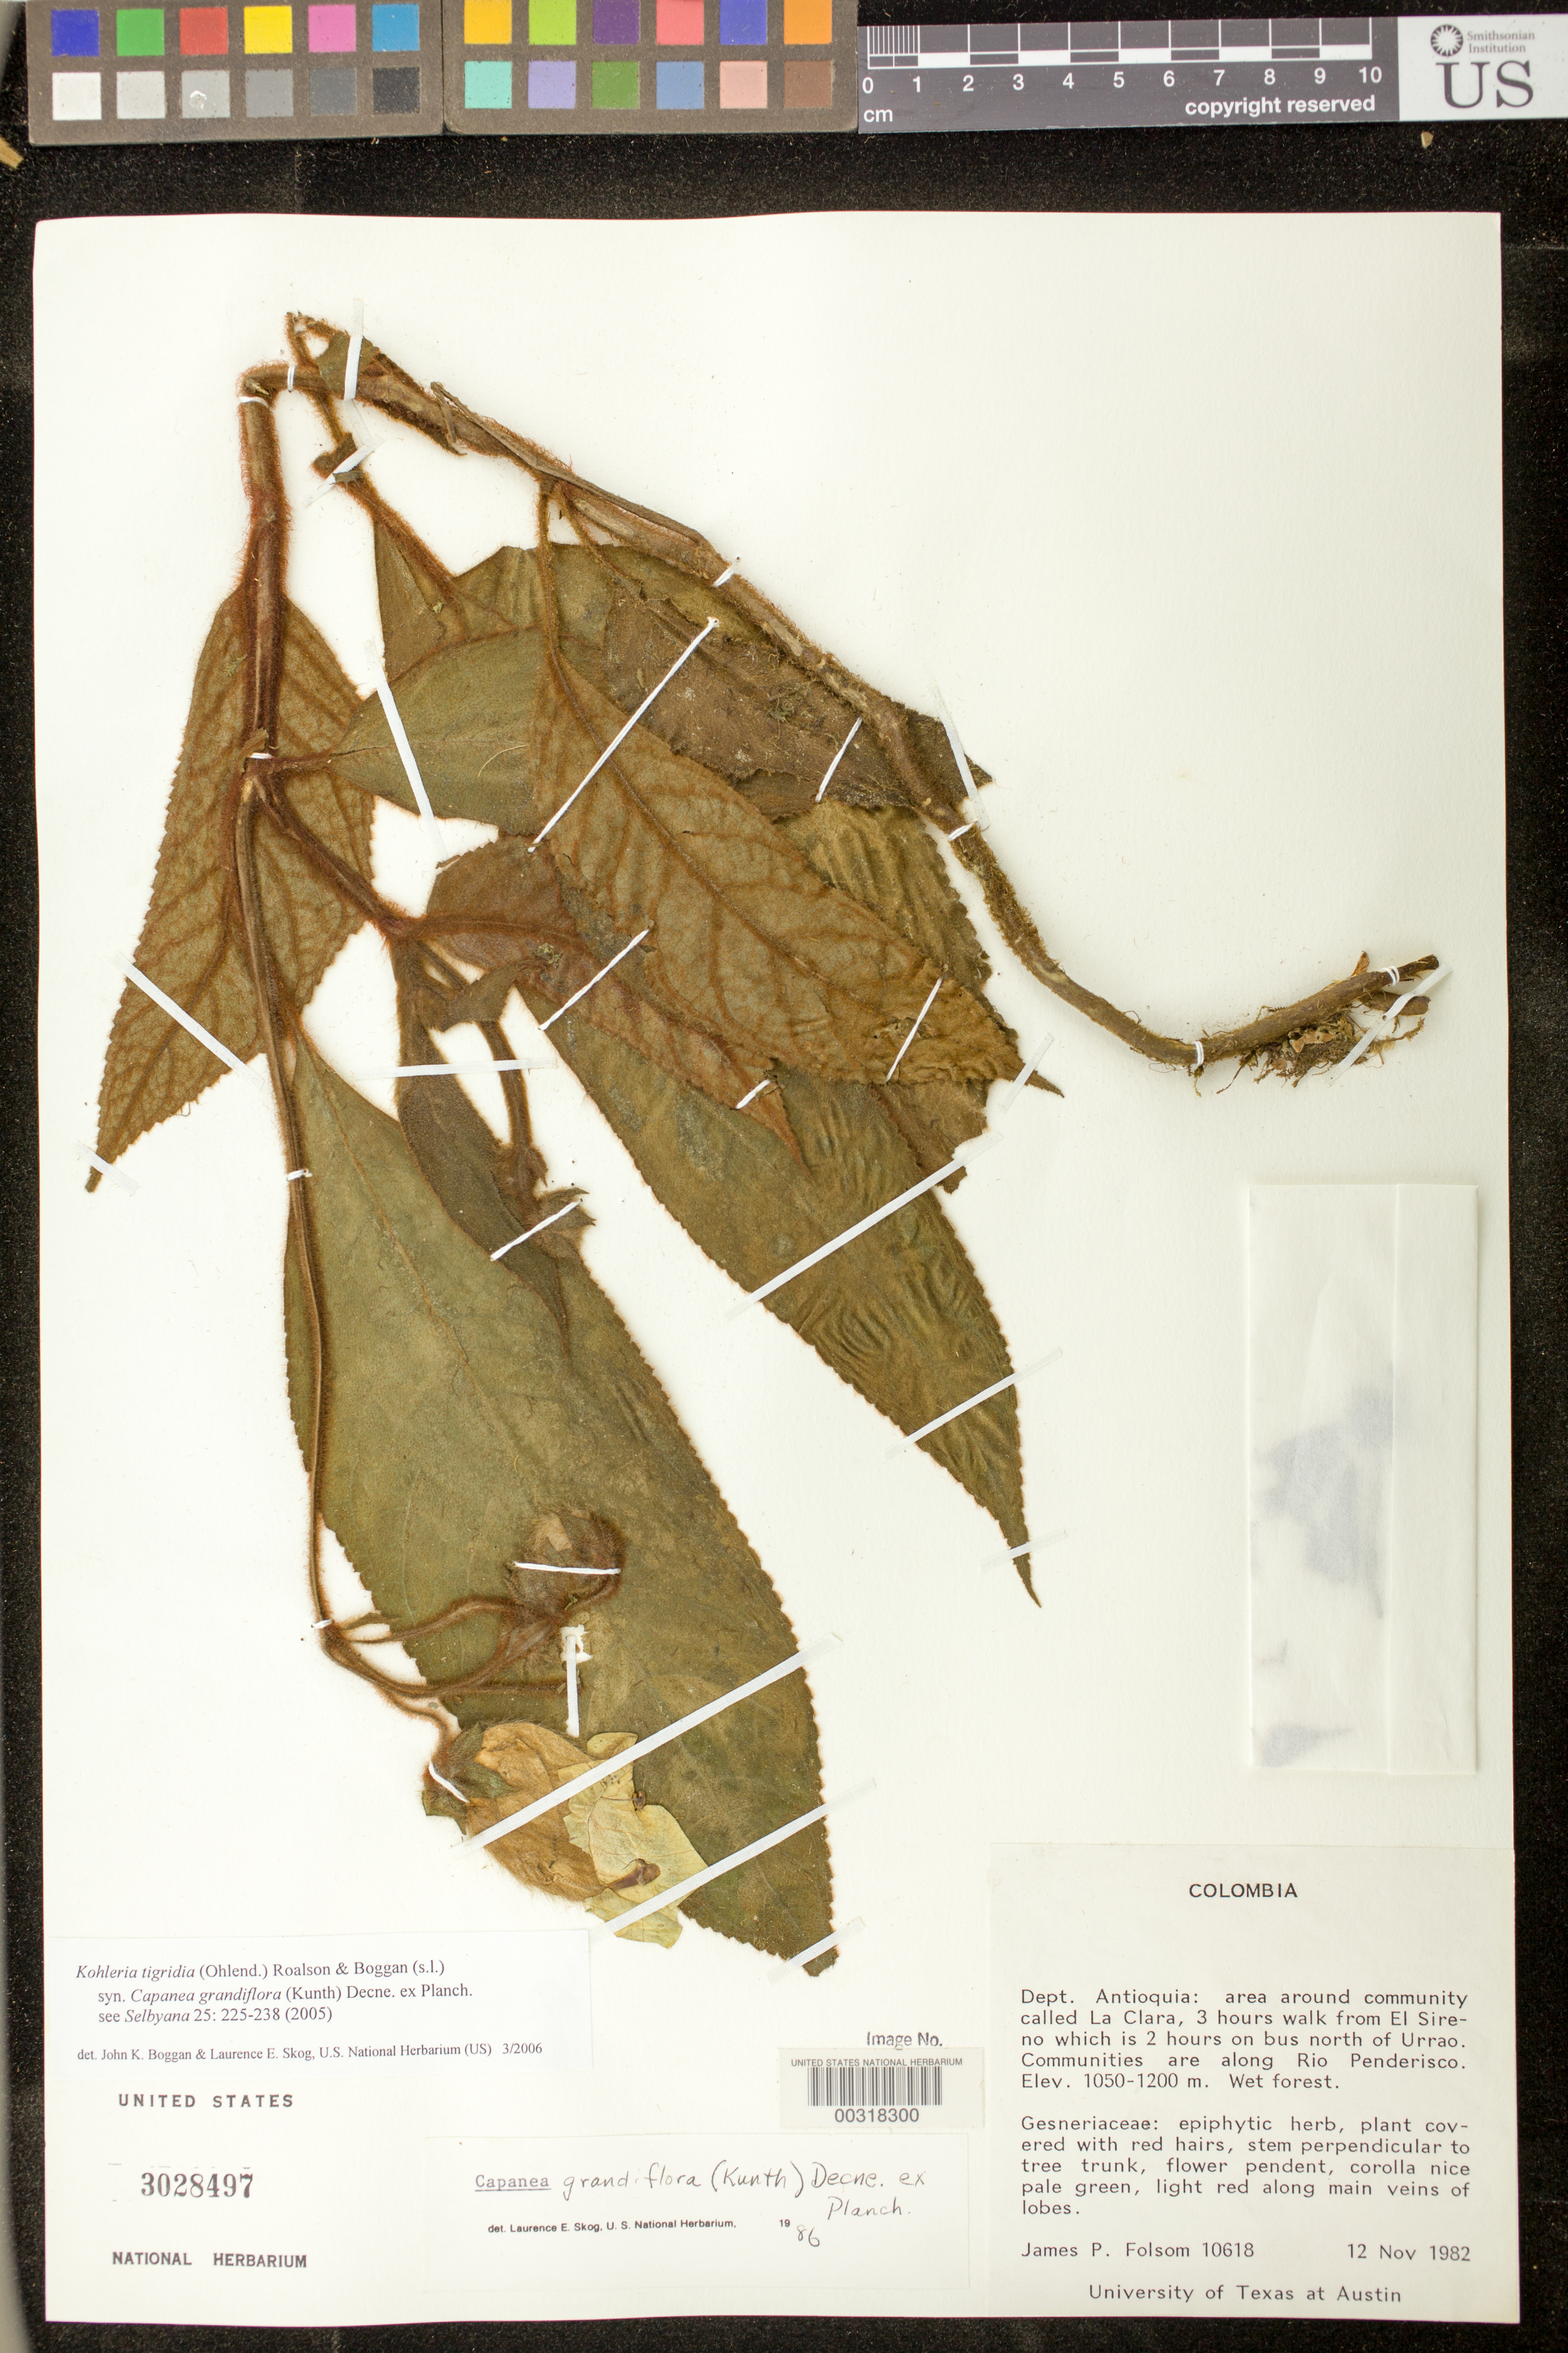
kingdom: Plantae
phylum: Tracheophyta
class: Magnoliopsida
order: Lamiales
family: Gesneriaceae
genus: Kohleria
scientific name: Kohleria tigridia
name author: (Ohlend.) Roalson & Boggan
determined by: Boggan, J. K.; Skog, L. E.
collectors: J. P. Folsom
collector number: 10618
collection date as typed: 12 Nov 1982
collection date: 1982-11-12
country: Colombia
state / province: Antioquia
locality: Area around community called La Clara, 3 hrs walk from El Sireno which is 2 hrs on bus N of Urrao, ... along Rio Penderisco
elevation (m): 1050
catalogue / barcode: US 3028497